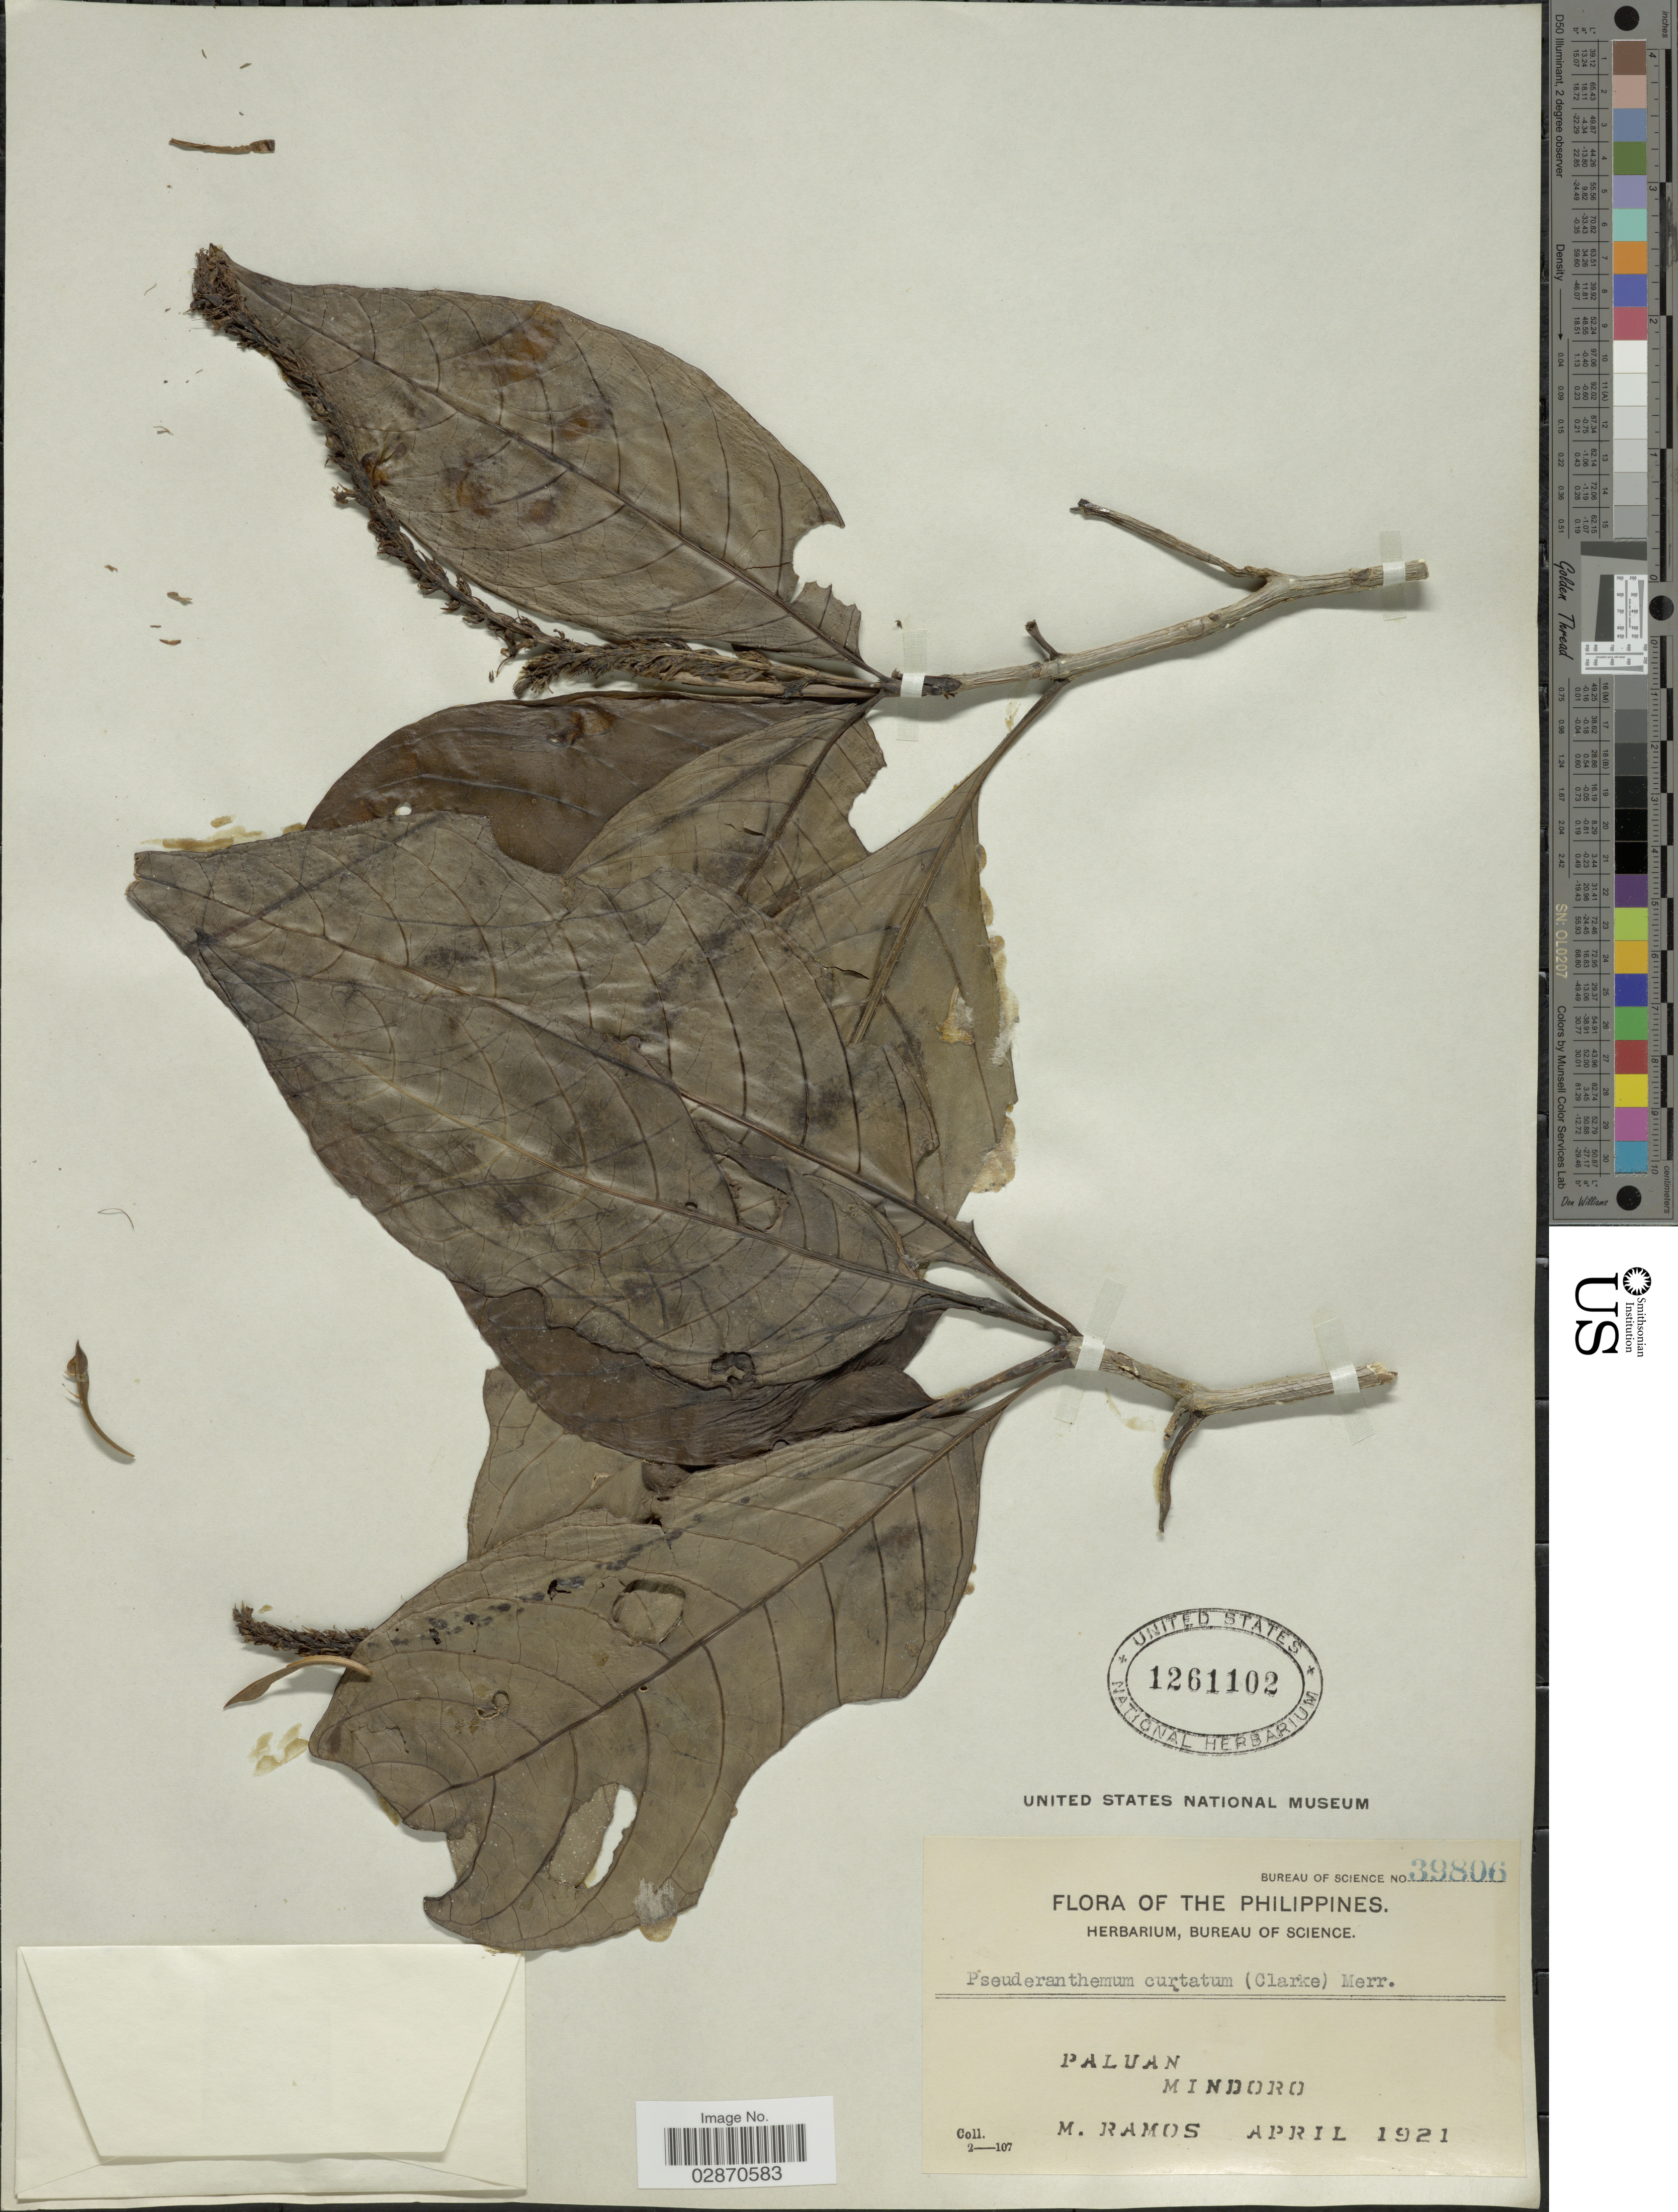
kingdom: Plantae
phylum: Tracheophyta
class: Magnoliopsida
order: Lamiales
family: Acanthaceae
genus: Pseuderanthemum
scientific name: Pseuderanthemum curtatum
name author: Merr.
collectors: M. Ramos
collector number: Bureau of Science 39806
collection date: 1921-04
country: Philippines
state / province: Mimaropa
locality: Paluan Mindoro.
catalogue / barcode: US 1261102